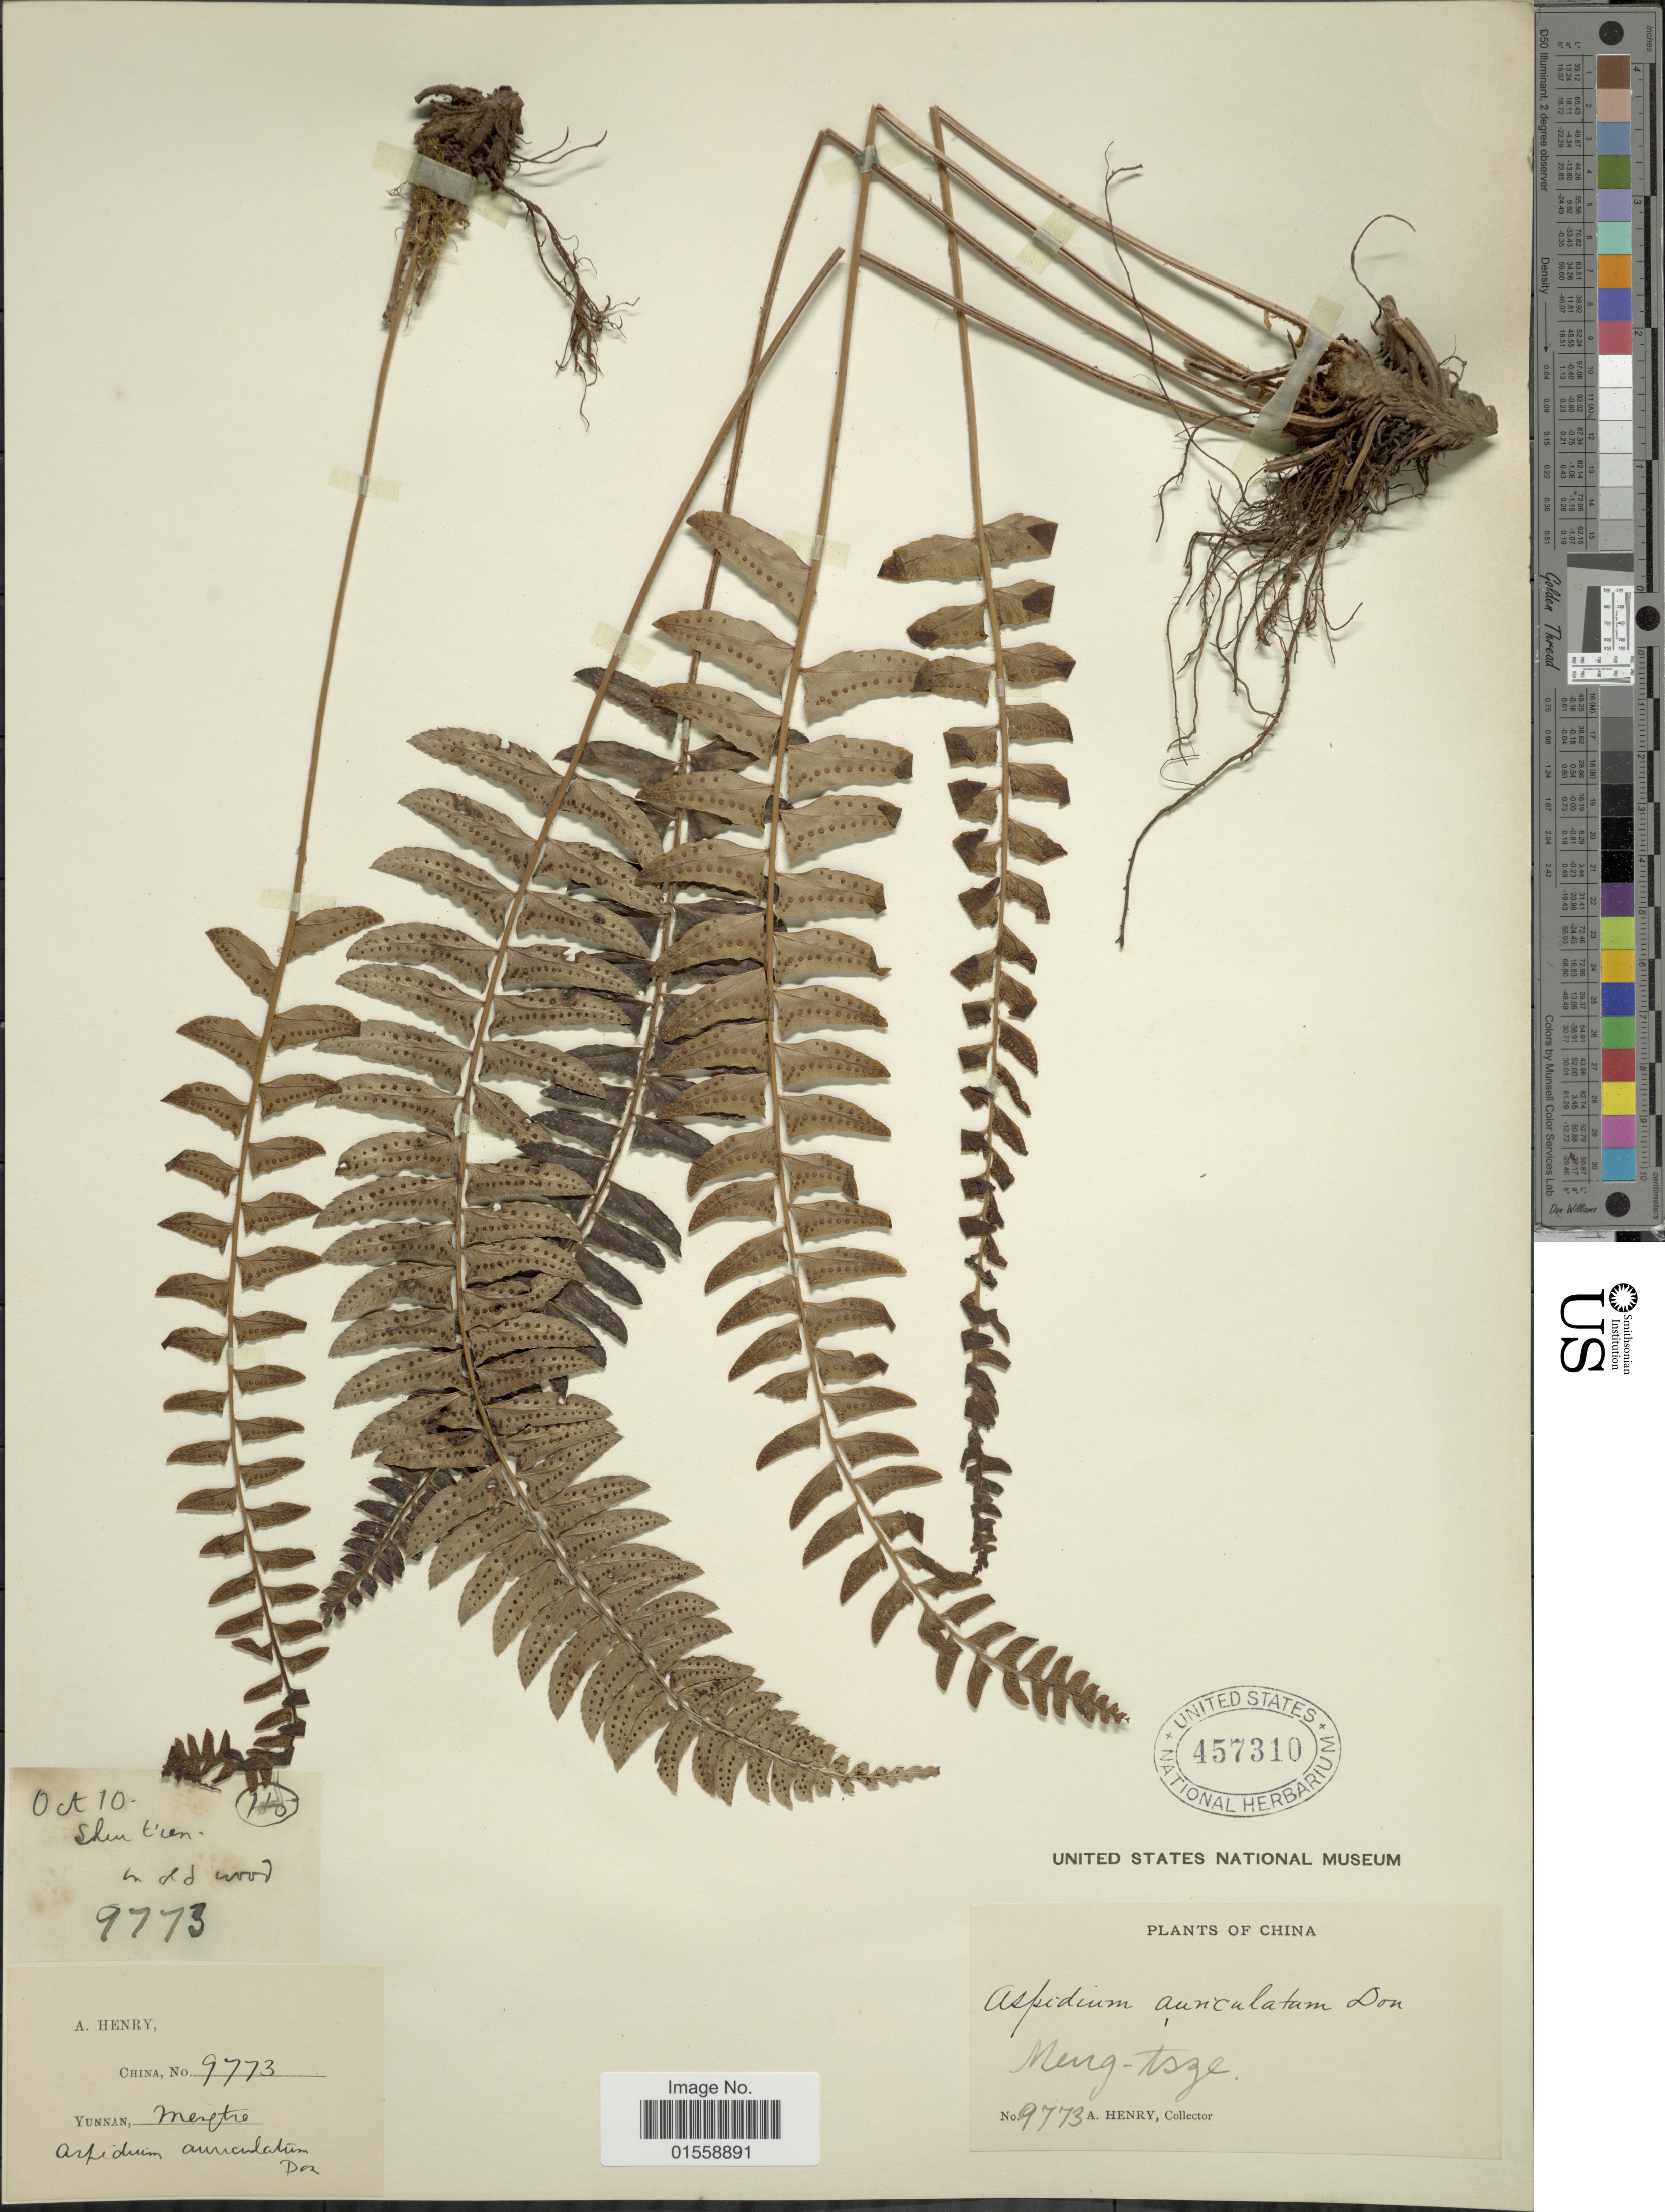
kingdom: Plantae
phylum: Tracheophyta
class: Polypodiopsida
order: Polypodiales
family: Dryopteridaceae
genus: Polystichum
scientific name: Polystichum auriculatum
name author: (L.) C. Presl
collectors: A. Henry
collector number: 9773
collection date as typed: Transcribed d/m/y: /10/10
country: China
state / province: Yunnan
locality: Mengtze, Shien t'ien. Ho.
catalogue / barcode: US 457310